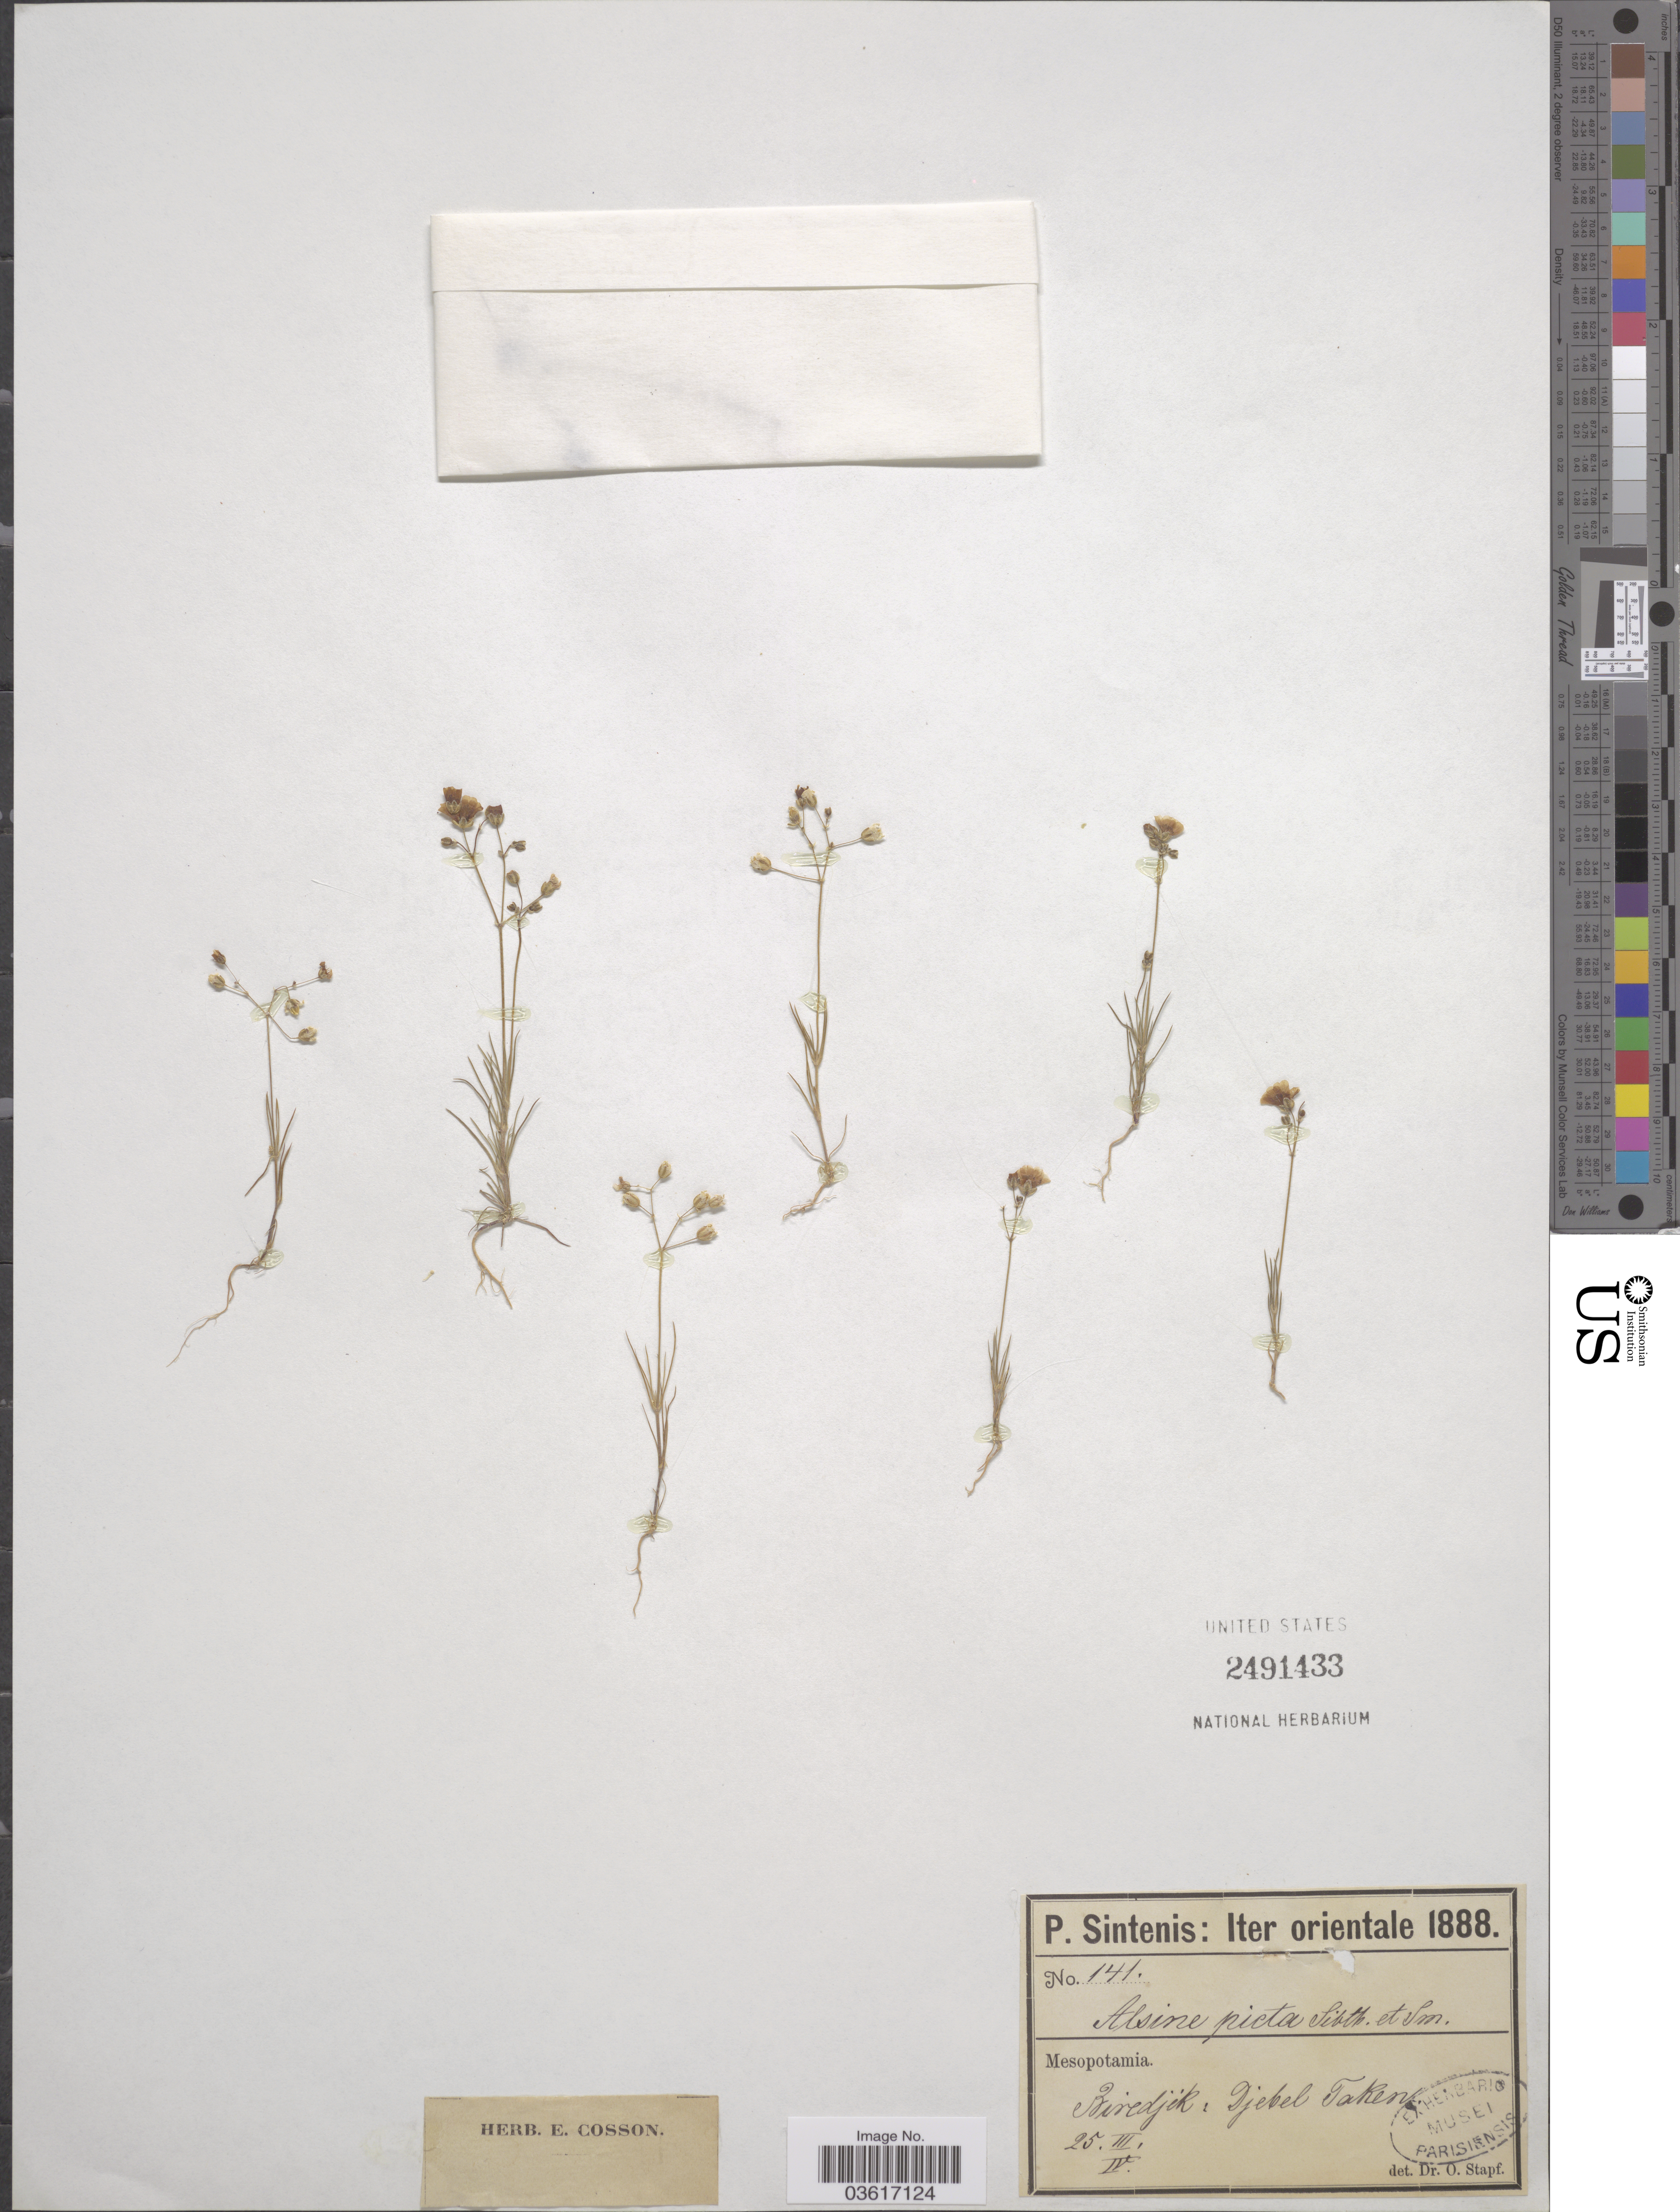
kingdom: Plantae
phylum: Tracheophyta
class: Magnoliopsida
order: Caryophyllales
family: Caryophyllaceae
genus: Minuartia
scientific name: Minuartia picta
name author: (Sm.) Bornm.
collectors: P. Sintenis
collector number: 141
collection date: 1888-03-25/1888-04-25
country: Turkey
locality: Iter orientale. Mesopotamia. Biredjïk: Djebel Taken.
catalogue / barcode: US 2491433